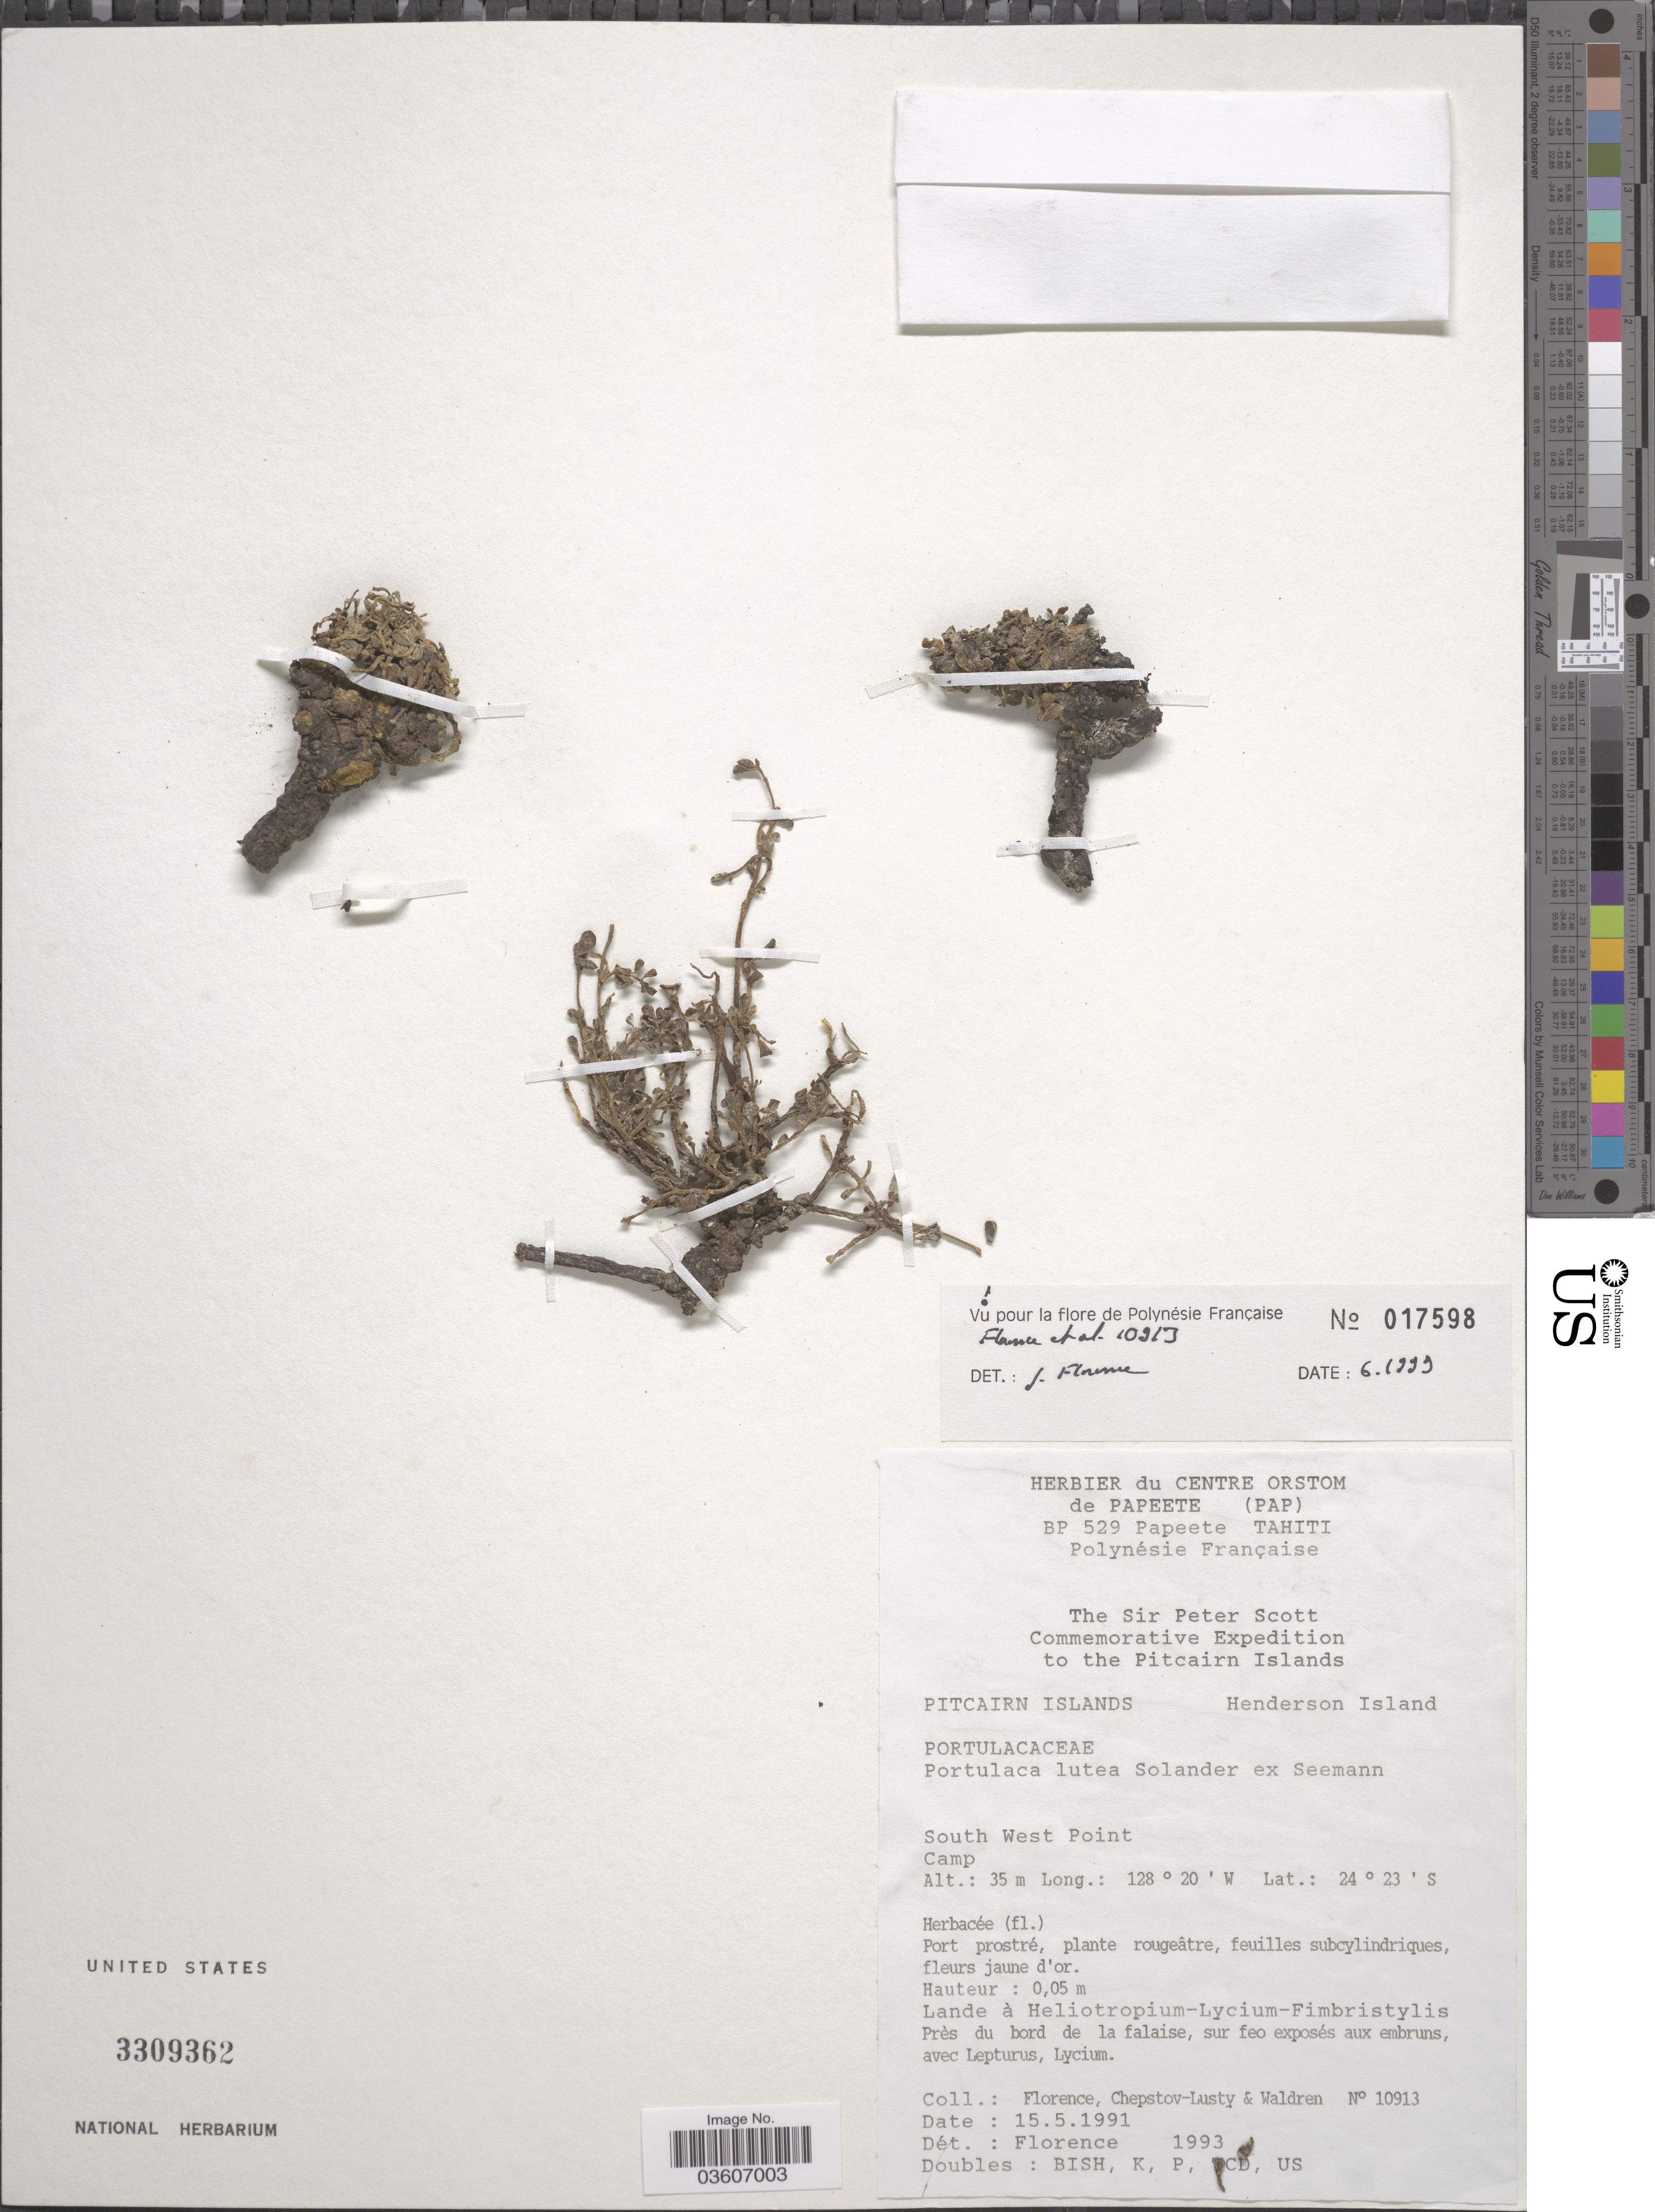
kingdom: Plantae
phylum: Tracheophyta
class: Magnoliopsida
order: Caryophyllales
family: Portulacaceae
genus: Portulaca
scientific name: Portulaca lutea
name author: Sol. ex G. Forst.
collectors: -. Florence, -. Chepstov-lusty & Waldren, --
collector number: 10913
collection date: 1991-05-15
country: Pitcairn Islands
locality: Pitcairn Islands. Henderson Island. South West Point. Camp.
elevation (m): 35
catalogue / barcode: US 3309362